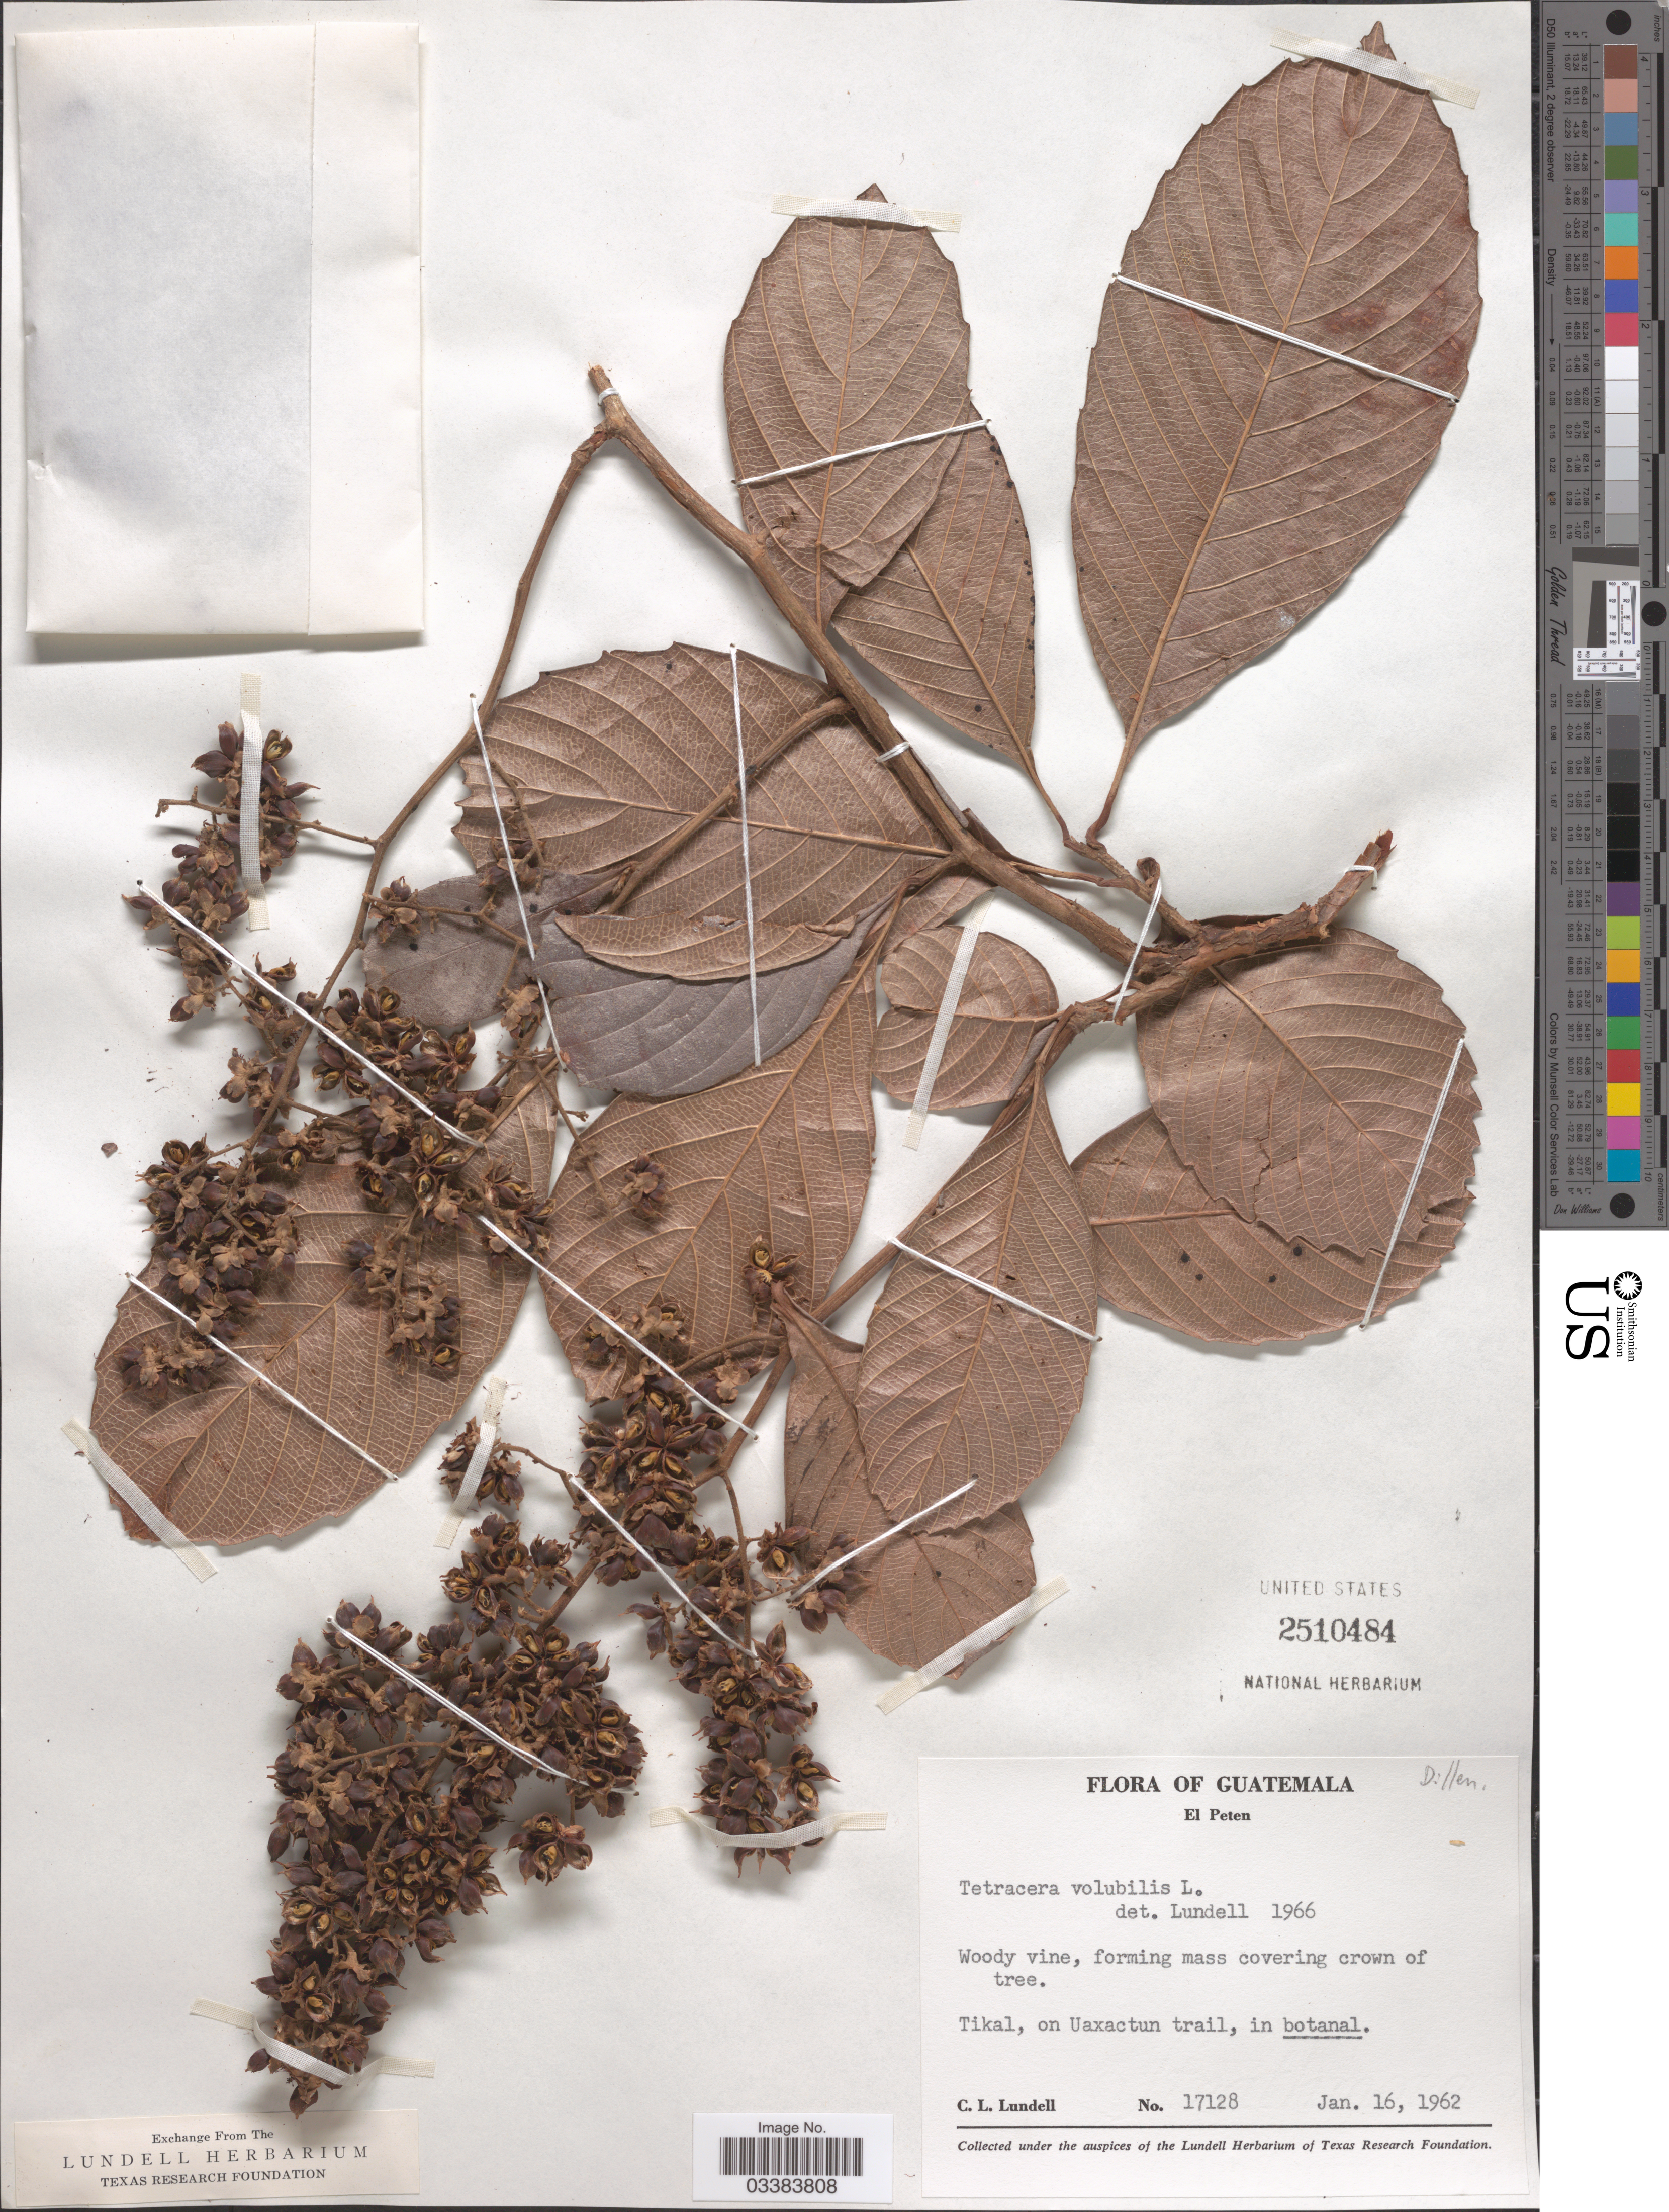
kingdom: Plantae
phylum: Tracheophyta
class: Magnoliopsida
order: Dilleniales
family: Dilleniaceae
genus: Tetracera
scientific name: Tetracera volubilis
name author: L.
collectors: C. L. Lundell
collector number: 17128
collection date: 1962-01-16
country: Guatemala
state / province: El Petén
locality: Tikal, on Uaxactun trail.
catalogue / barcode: US 2510484